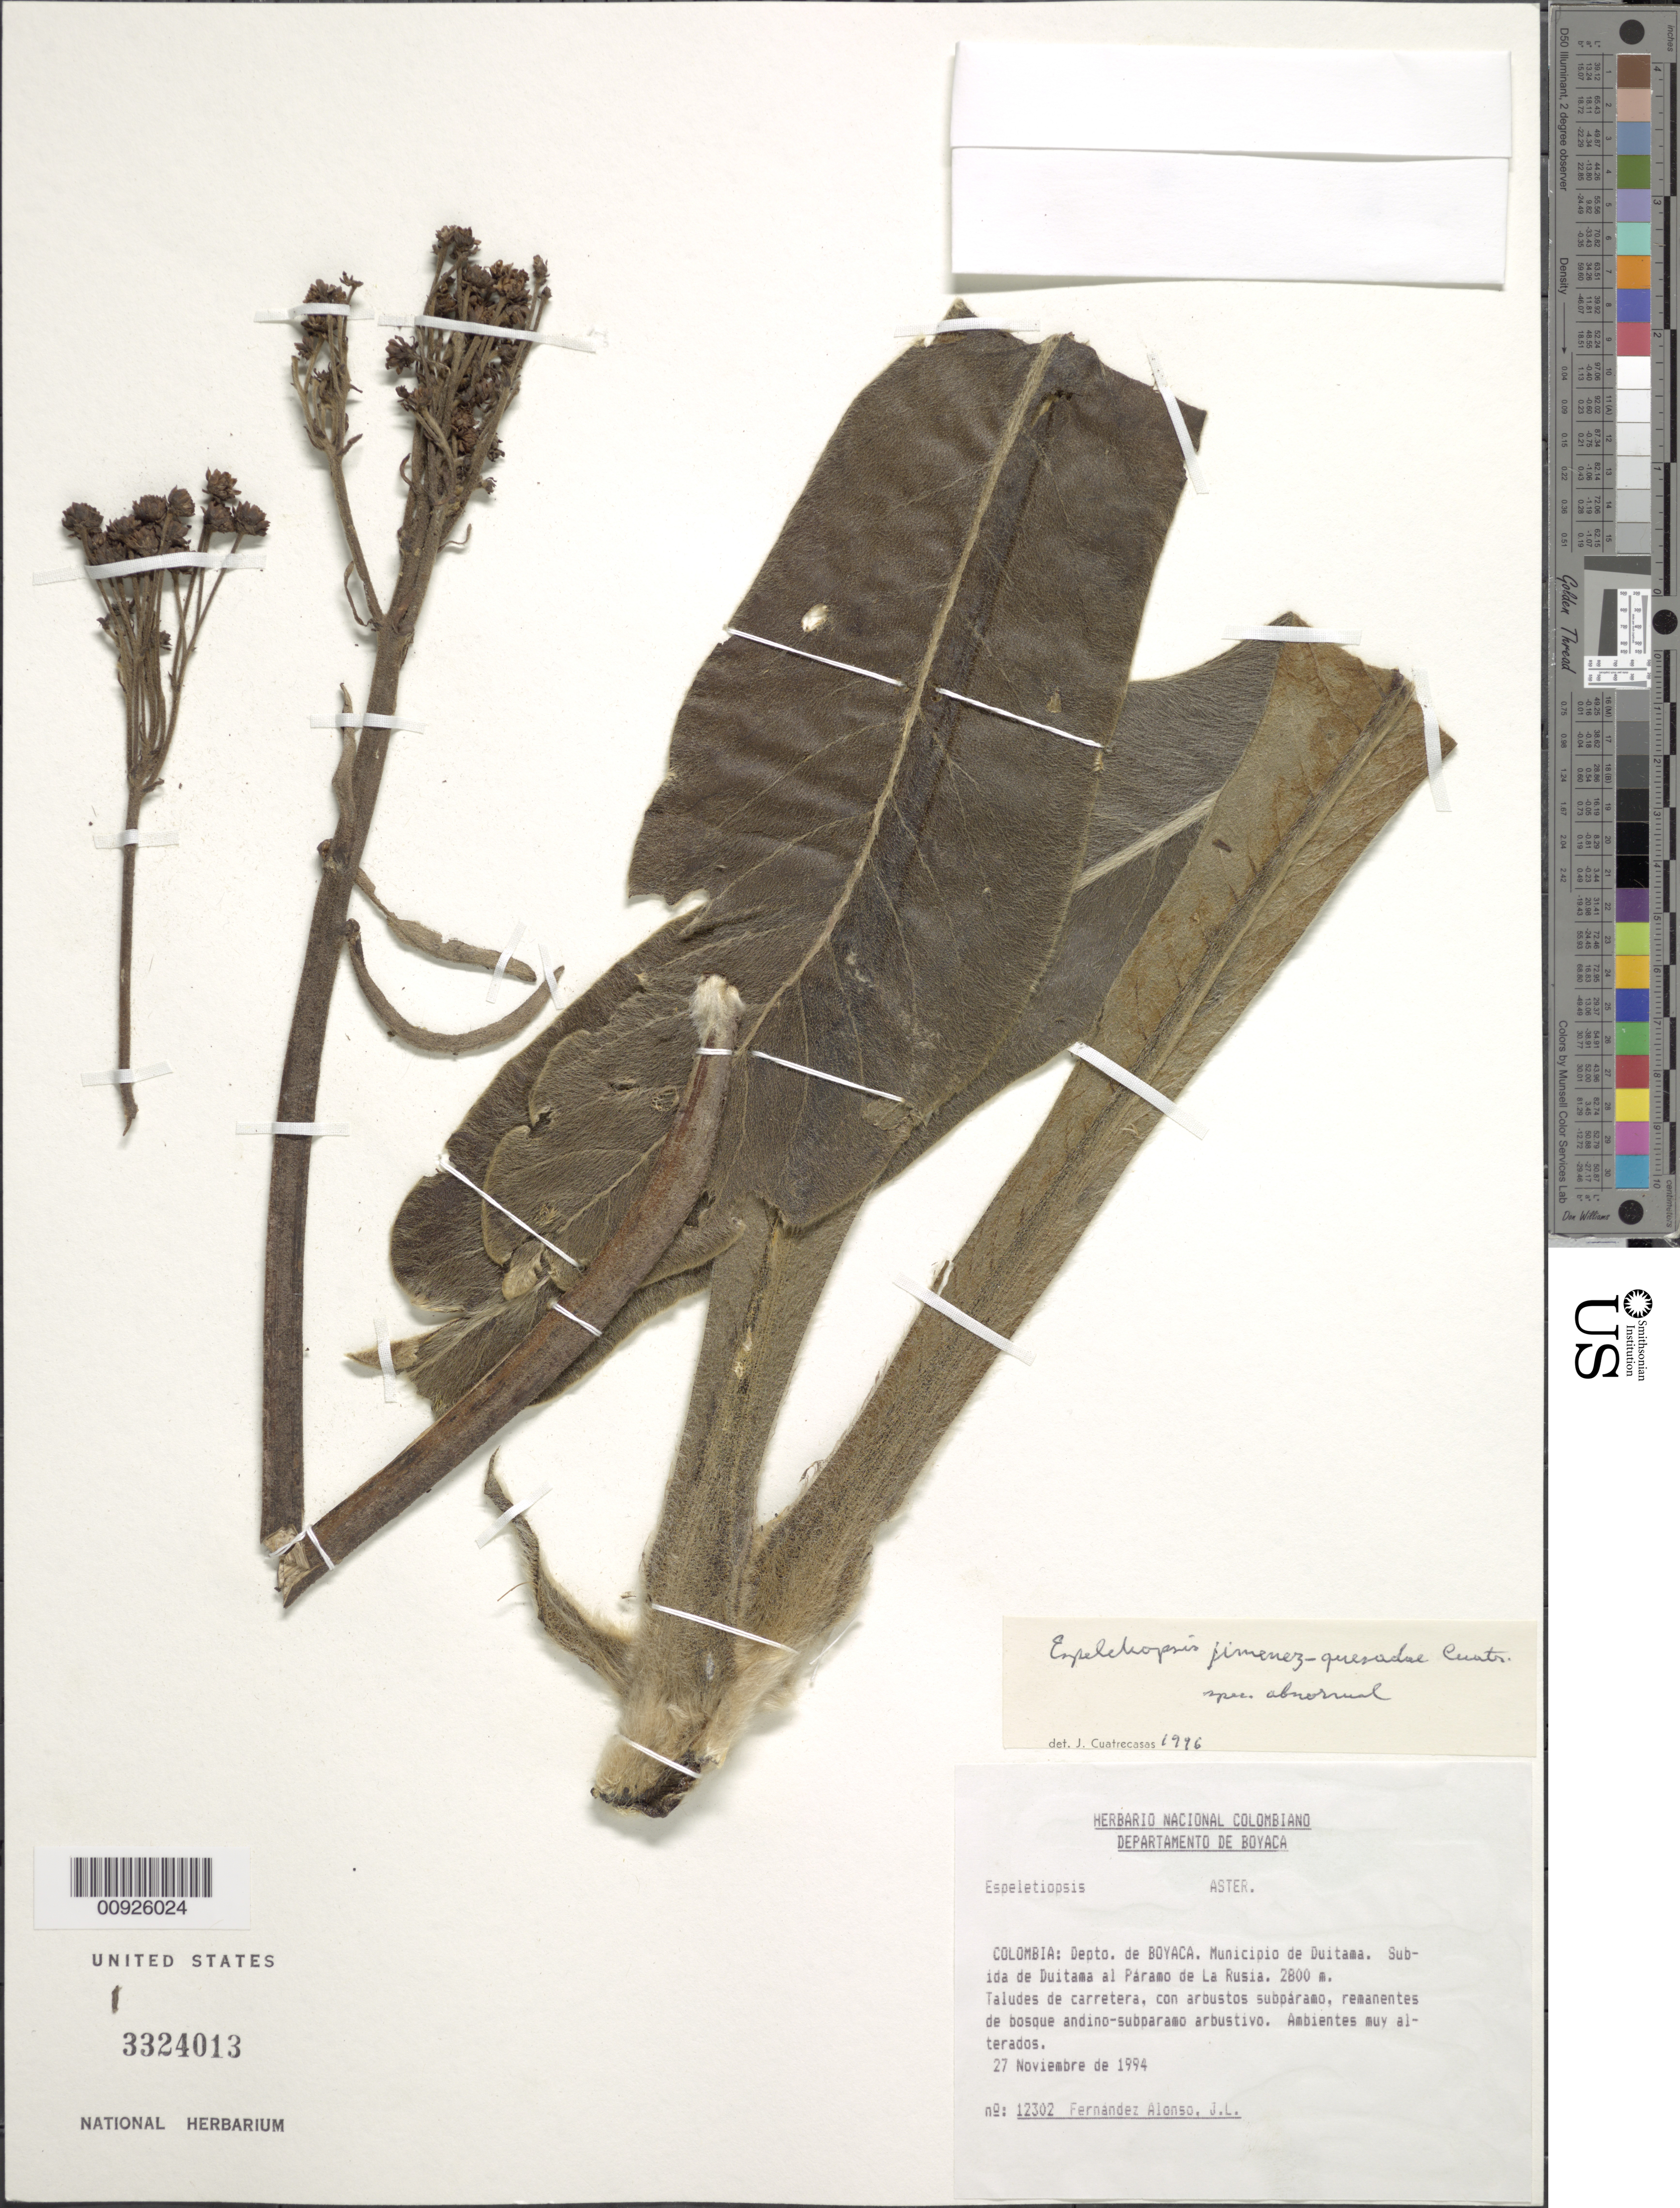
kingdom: Plantae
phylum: Tracheophyta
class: Magnoliopsida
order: Asterales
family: Asteraceae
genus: Espeletiopsis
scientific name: Espeletiopsis jimenez-quesadae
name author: (Cuatrec.) Cuatrec.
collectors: F. Alonso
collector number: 12302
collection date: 1994-11-27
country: Colombia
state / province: Boyacá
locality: Depto. de Boyacá. Municipio de Duitama. Subida de Duitama al Paramo de La Rusia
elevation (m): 2800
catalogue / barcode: US 3324013